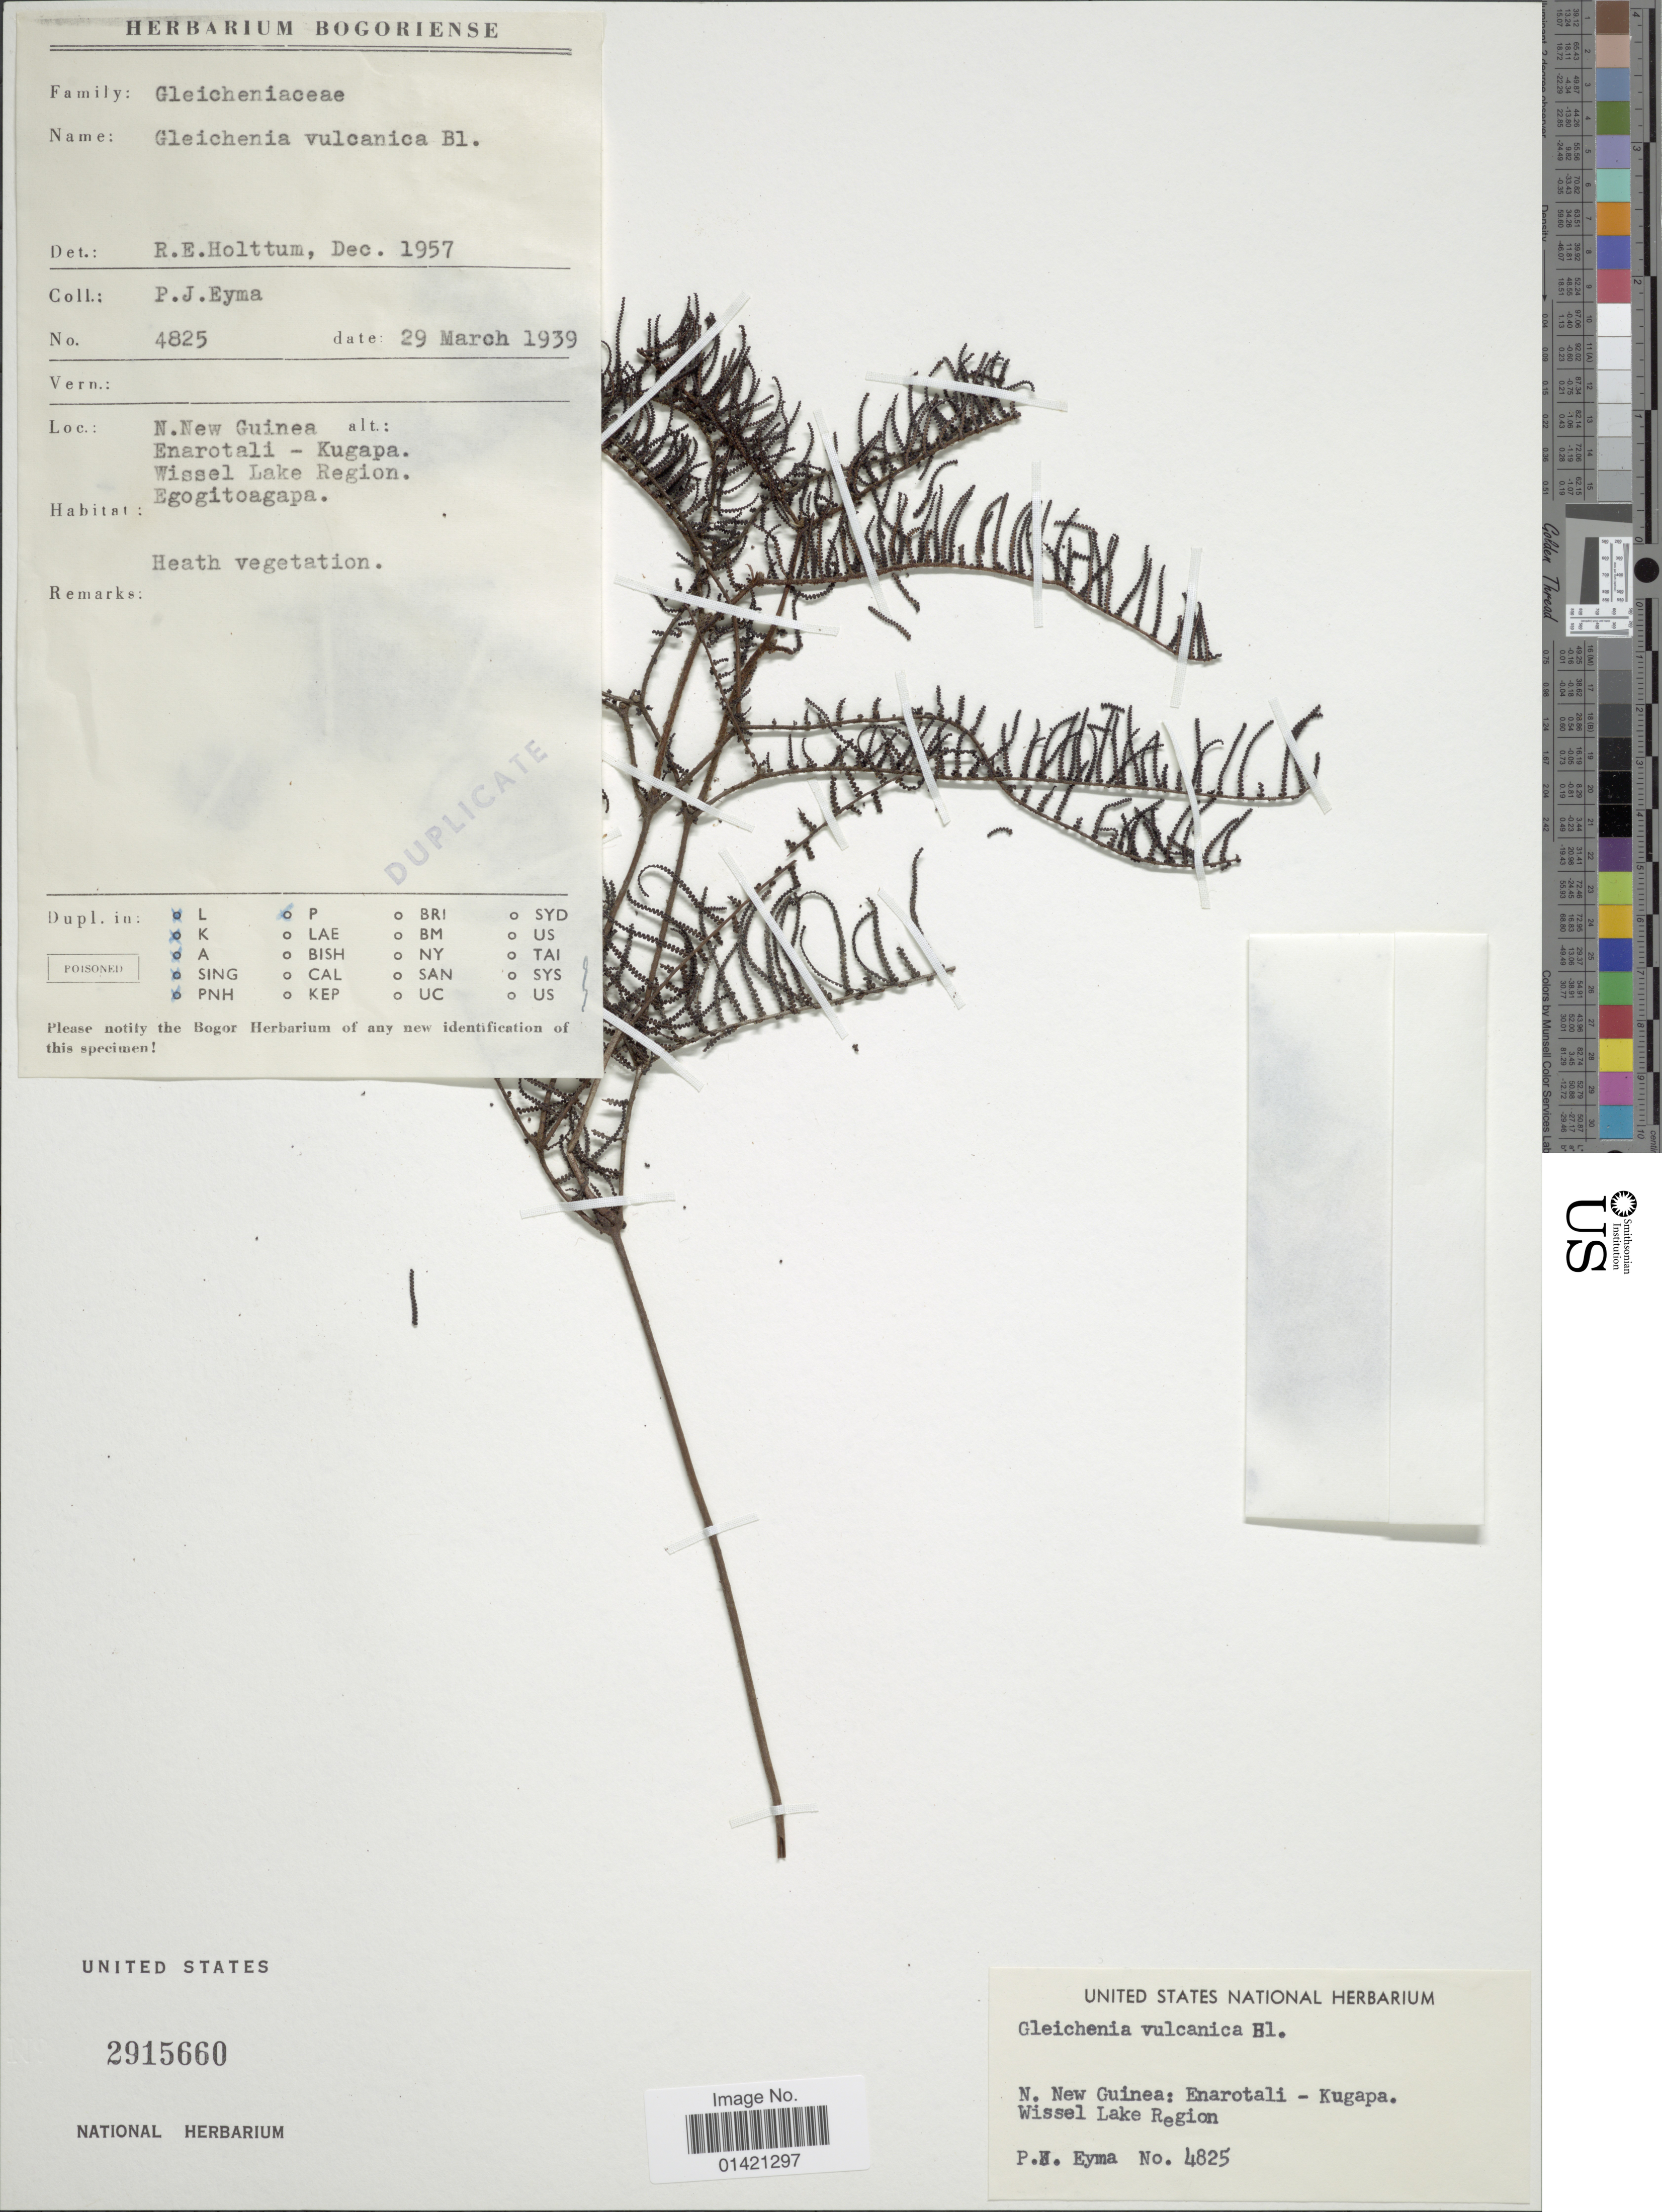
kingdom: Plantae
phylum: Tracheophyta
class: Polypodiopsida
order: Gleicheniales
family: Gleicheniaceae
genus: Gleichenia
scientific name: Gleichenia vulcanica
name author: Blume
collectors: P. J. Eyma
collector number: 4825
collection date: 1939-03-29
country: Papua New Guinea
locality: N. New Guinea: Enarotali-Kugapa. Wissel Lake Region. Egogitoagapa.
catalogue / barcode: US 2915660